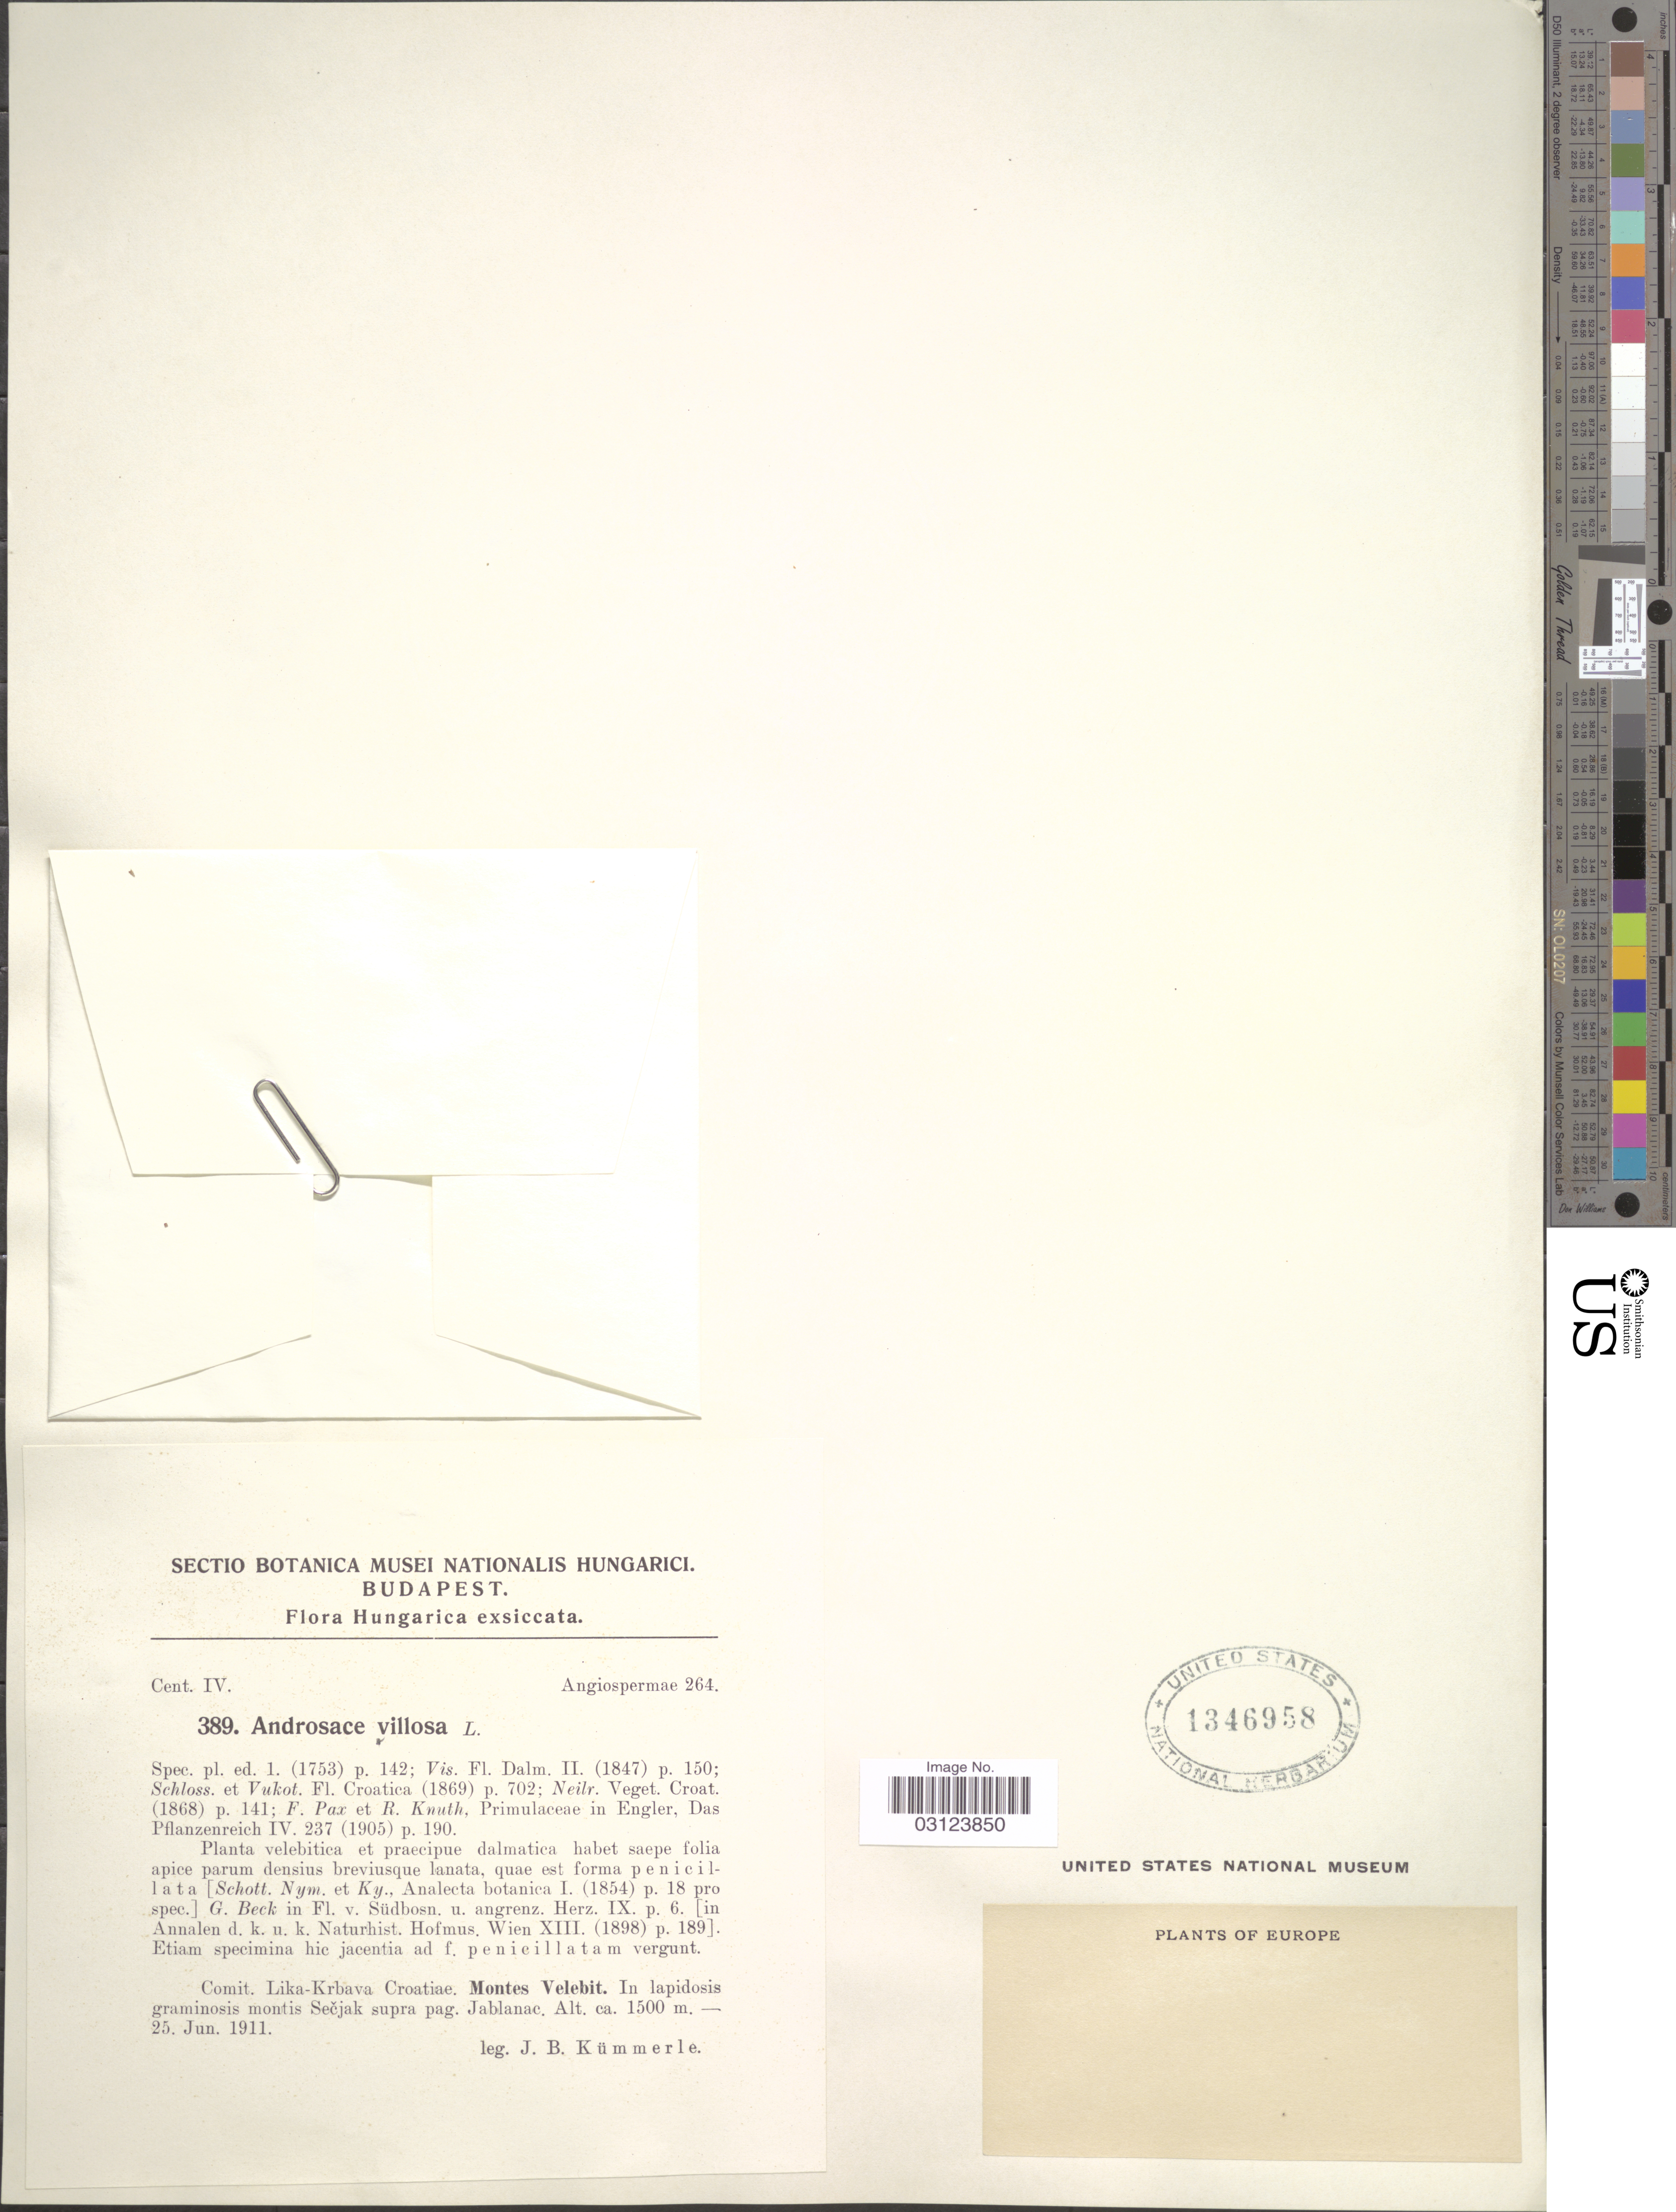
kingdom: Plantae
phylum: Tracheophyta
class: Magnoliopsida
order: Ericales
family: Primulaceae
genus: Androsace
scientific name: Androsace villosa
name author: L.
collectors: J. Kummerle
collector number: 389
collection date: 1911-06-25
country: Croatia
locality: Comit. Lika-Krbava Coratiae. Montes Velebit. In lapidosis graminosis montis Secjak supra pag. Jablanac.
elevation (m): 1500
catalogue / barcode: US 1346958